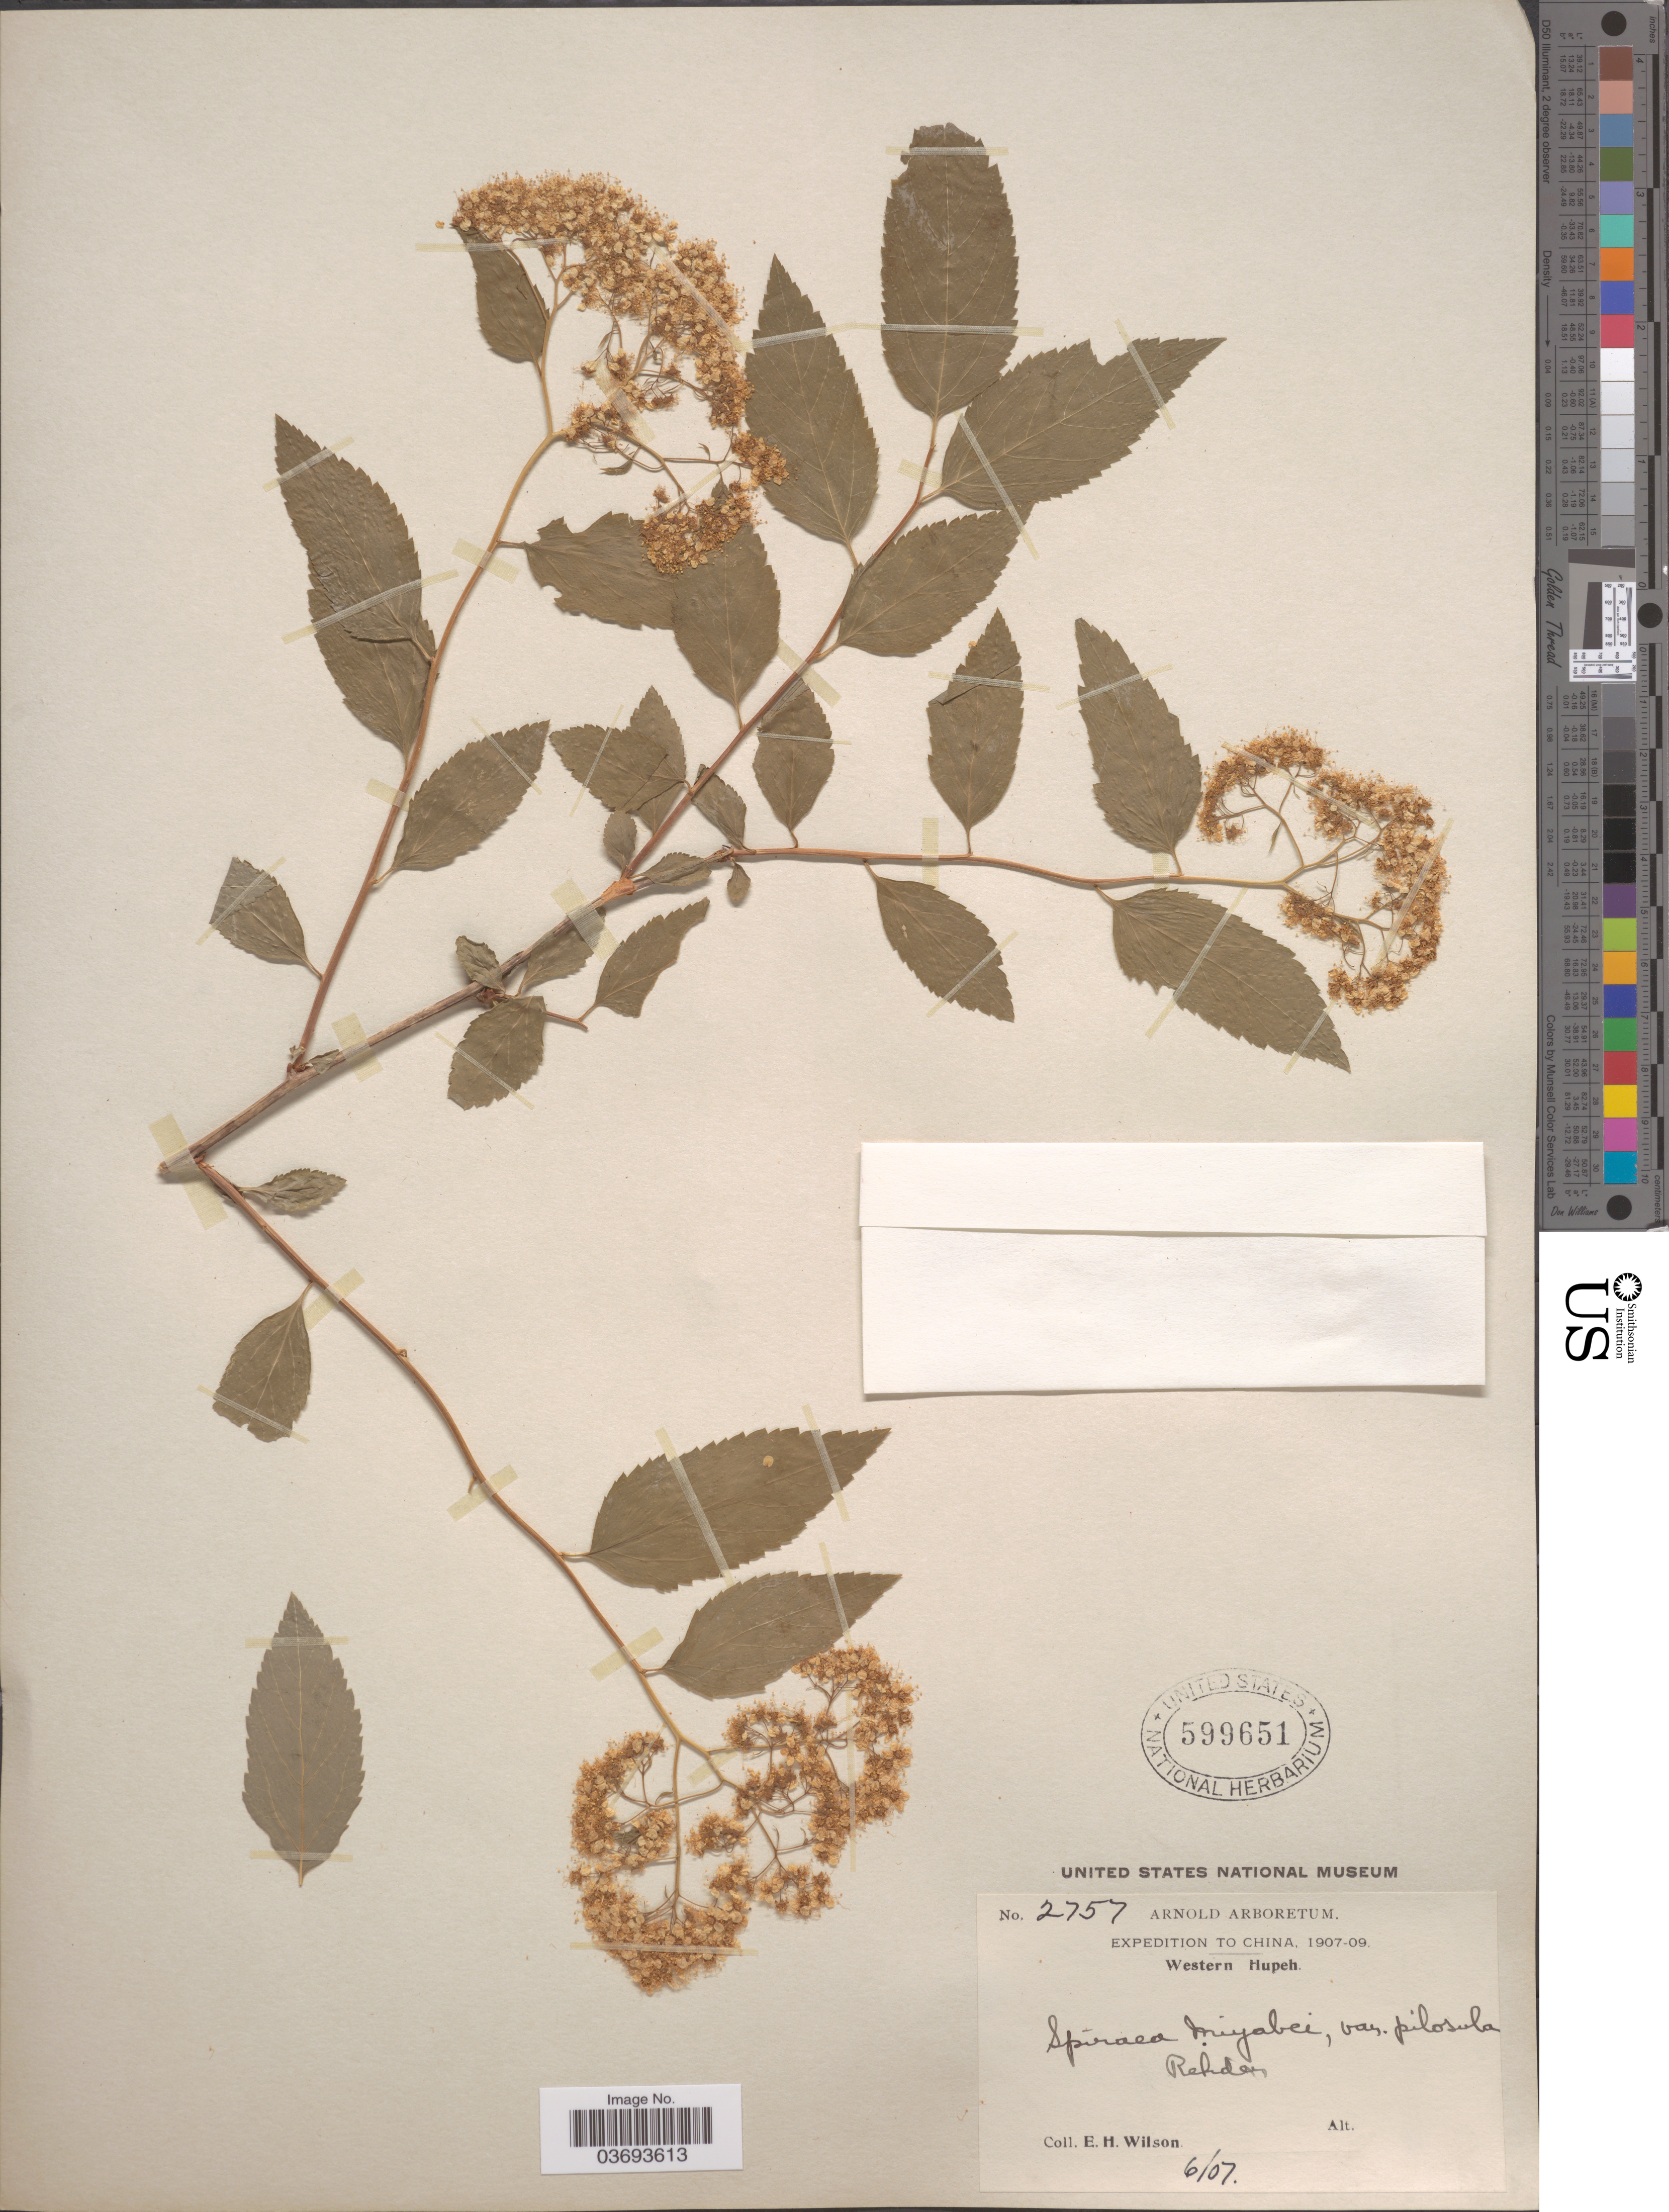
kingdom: Plantae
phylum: Tracheophyta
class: Magnoliopsida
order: Rosales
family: Rosaceae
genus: Spiraea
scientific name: Spiraea miyabei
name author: Koidz.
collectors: E. Wilson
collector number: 2757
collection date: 1907-06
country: China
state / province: Hubei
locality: Western Hupeh.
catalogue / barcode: US 599651